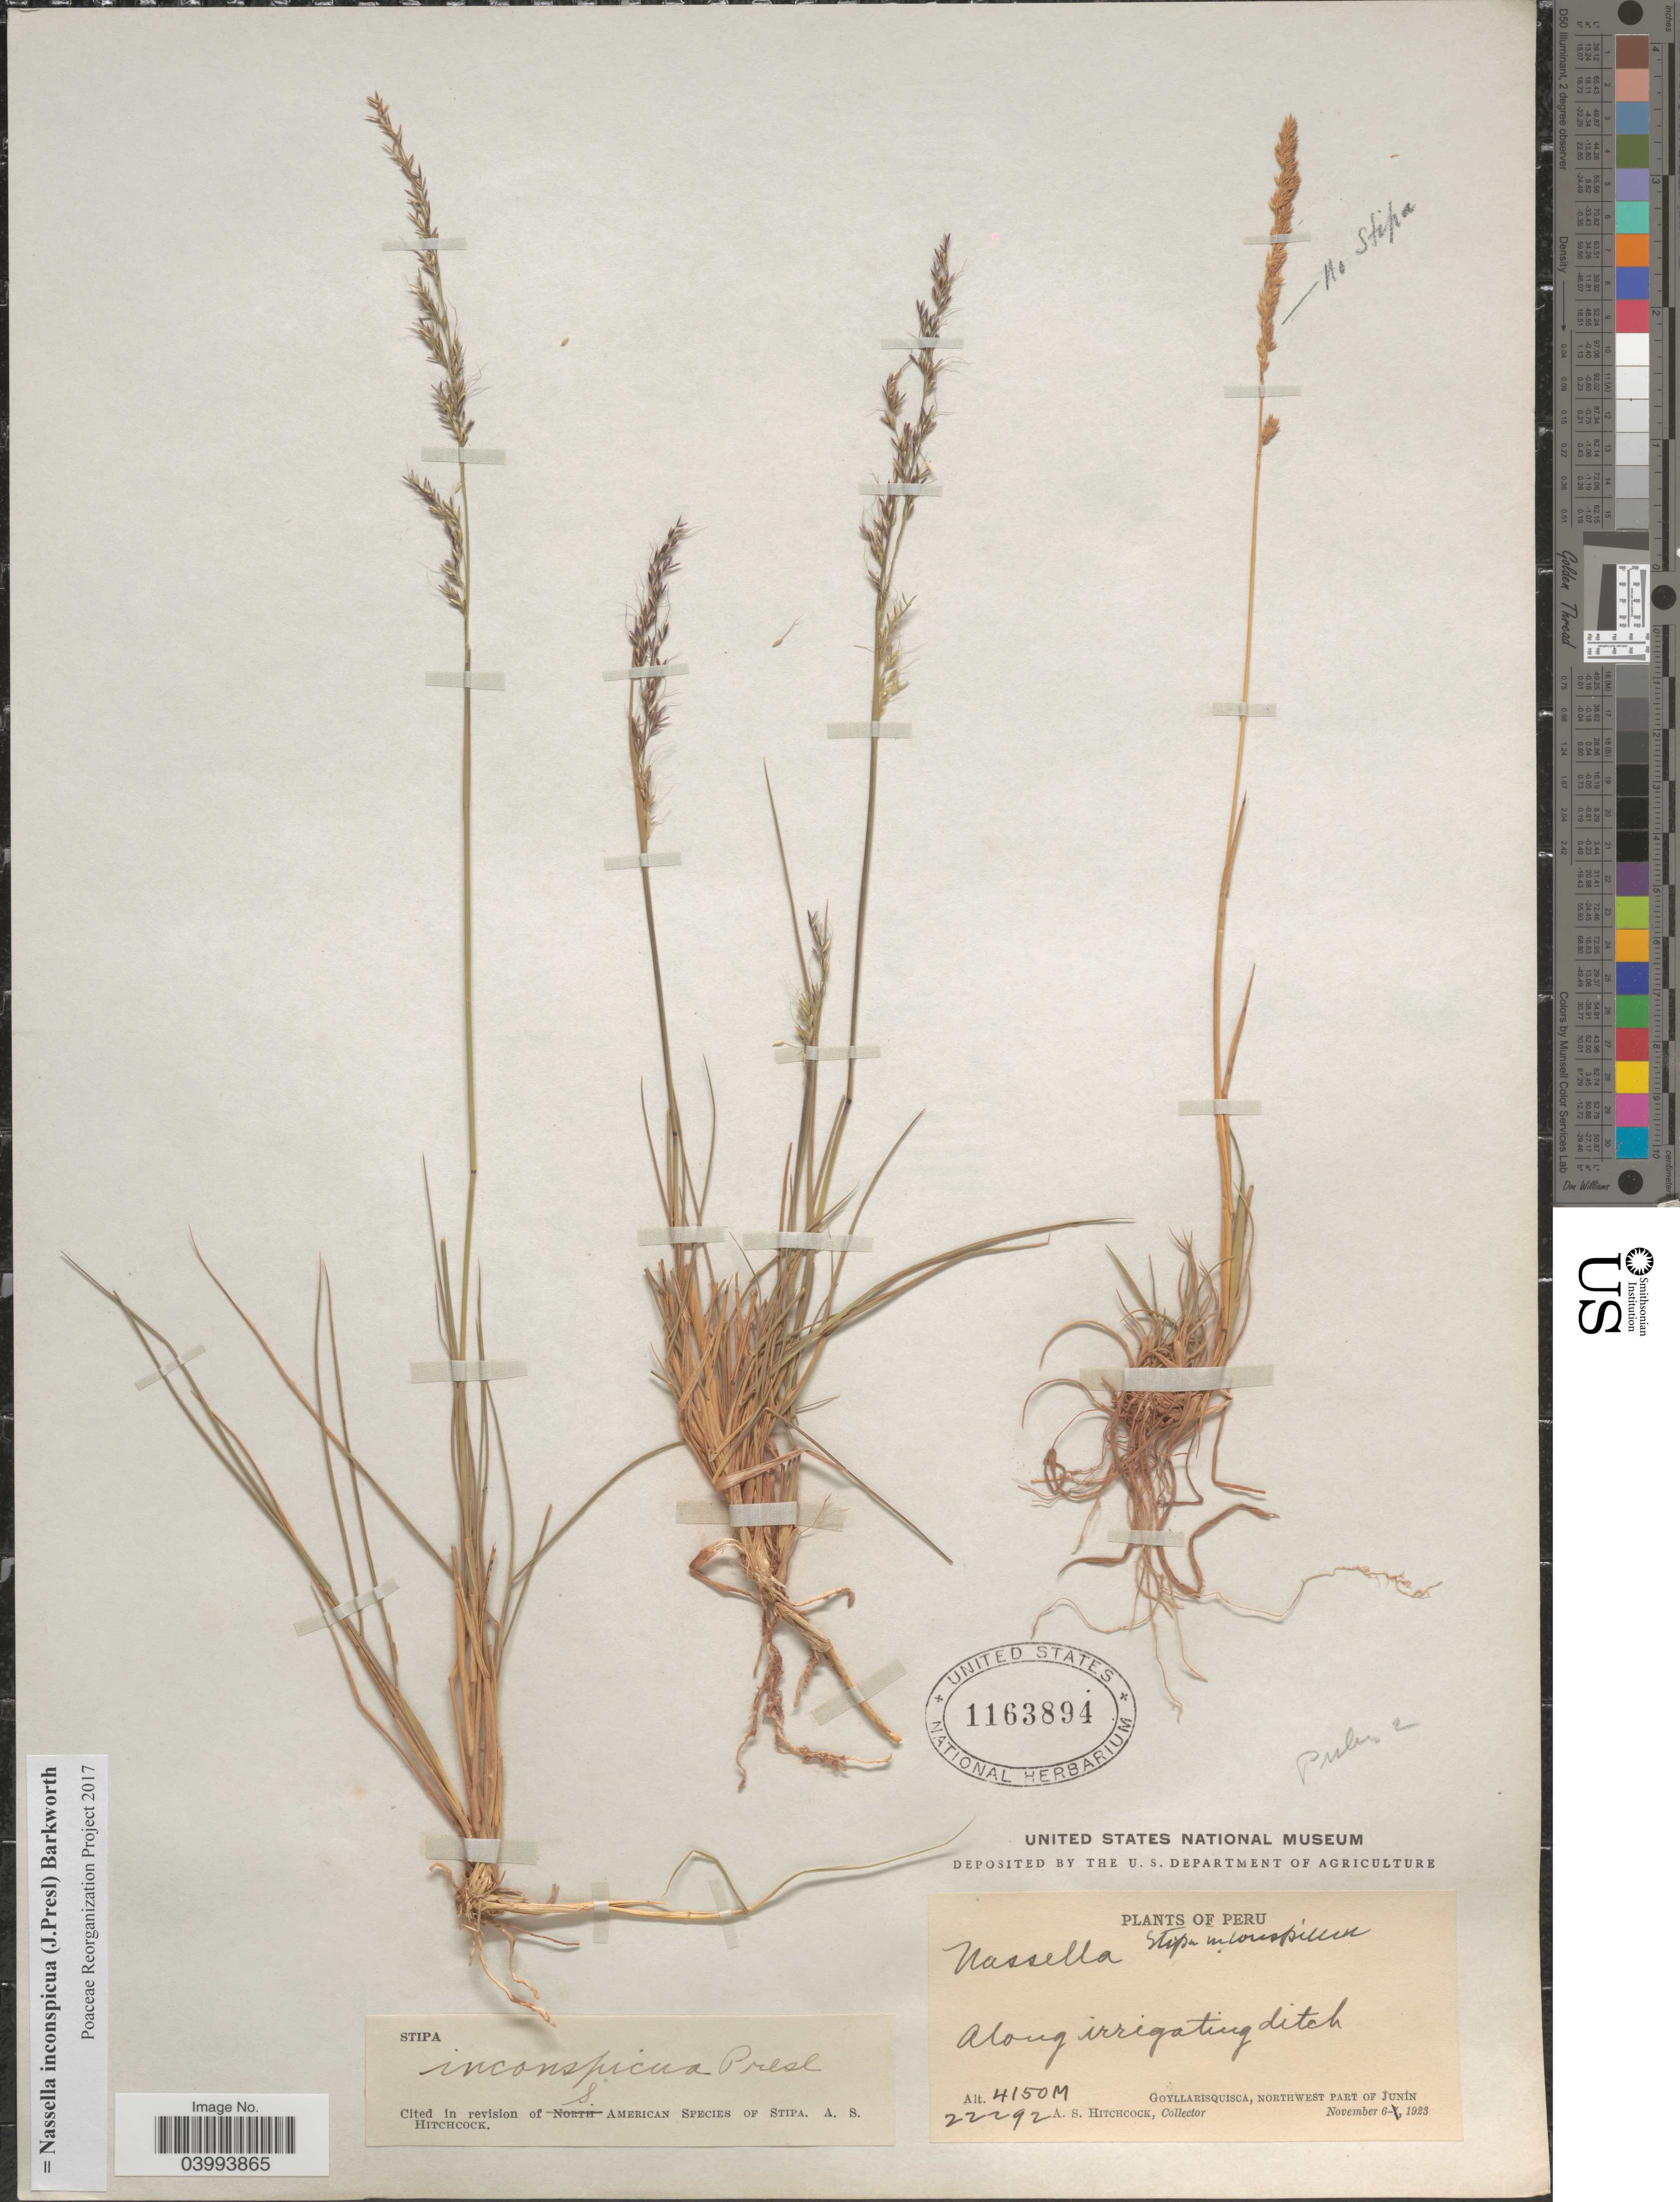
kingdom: Plantae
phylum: Tracheophyta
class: Liliopsida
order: Poales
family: Poaceae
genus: Nassella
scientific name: Nassella inconspicua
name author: (J. Presl) Barkworth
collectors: A. S. Hitchcock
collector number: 22292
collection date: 1923-11-06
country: Peru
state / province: Junín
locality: Goyllarisquisca, Northwest part of Junín.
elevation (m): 4150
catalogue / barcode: US 1163894